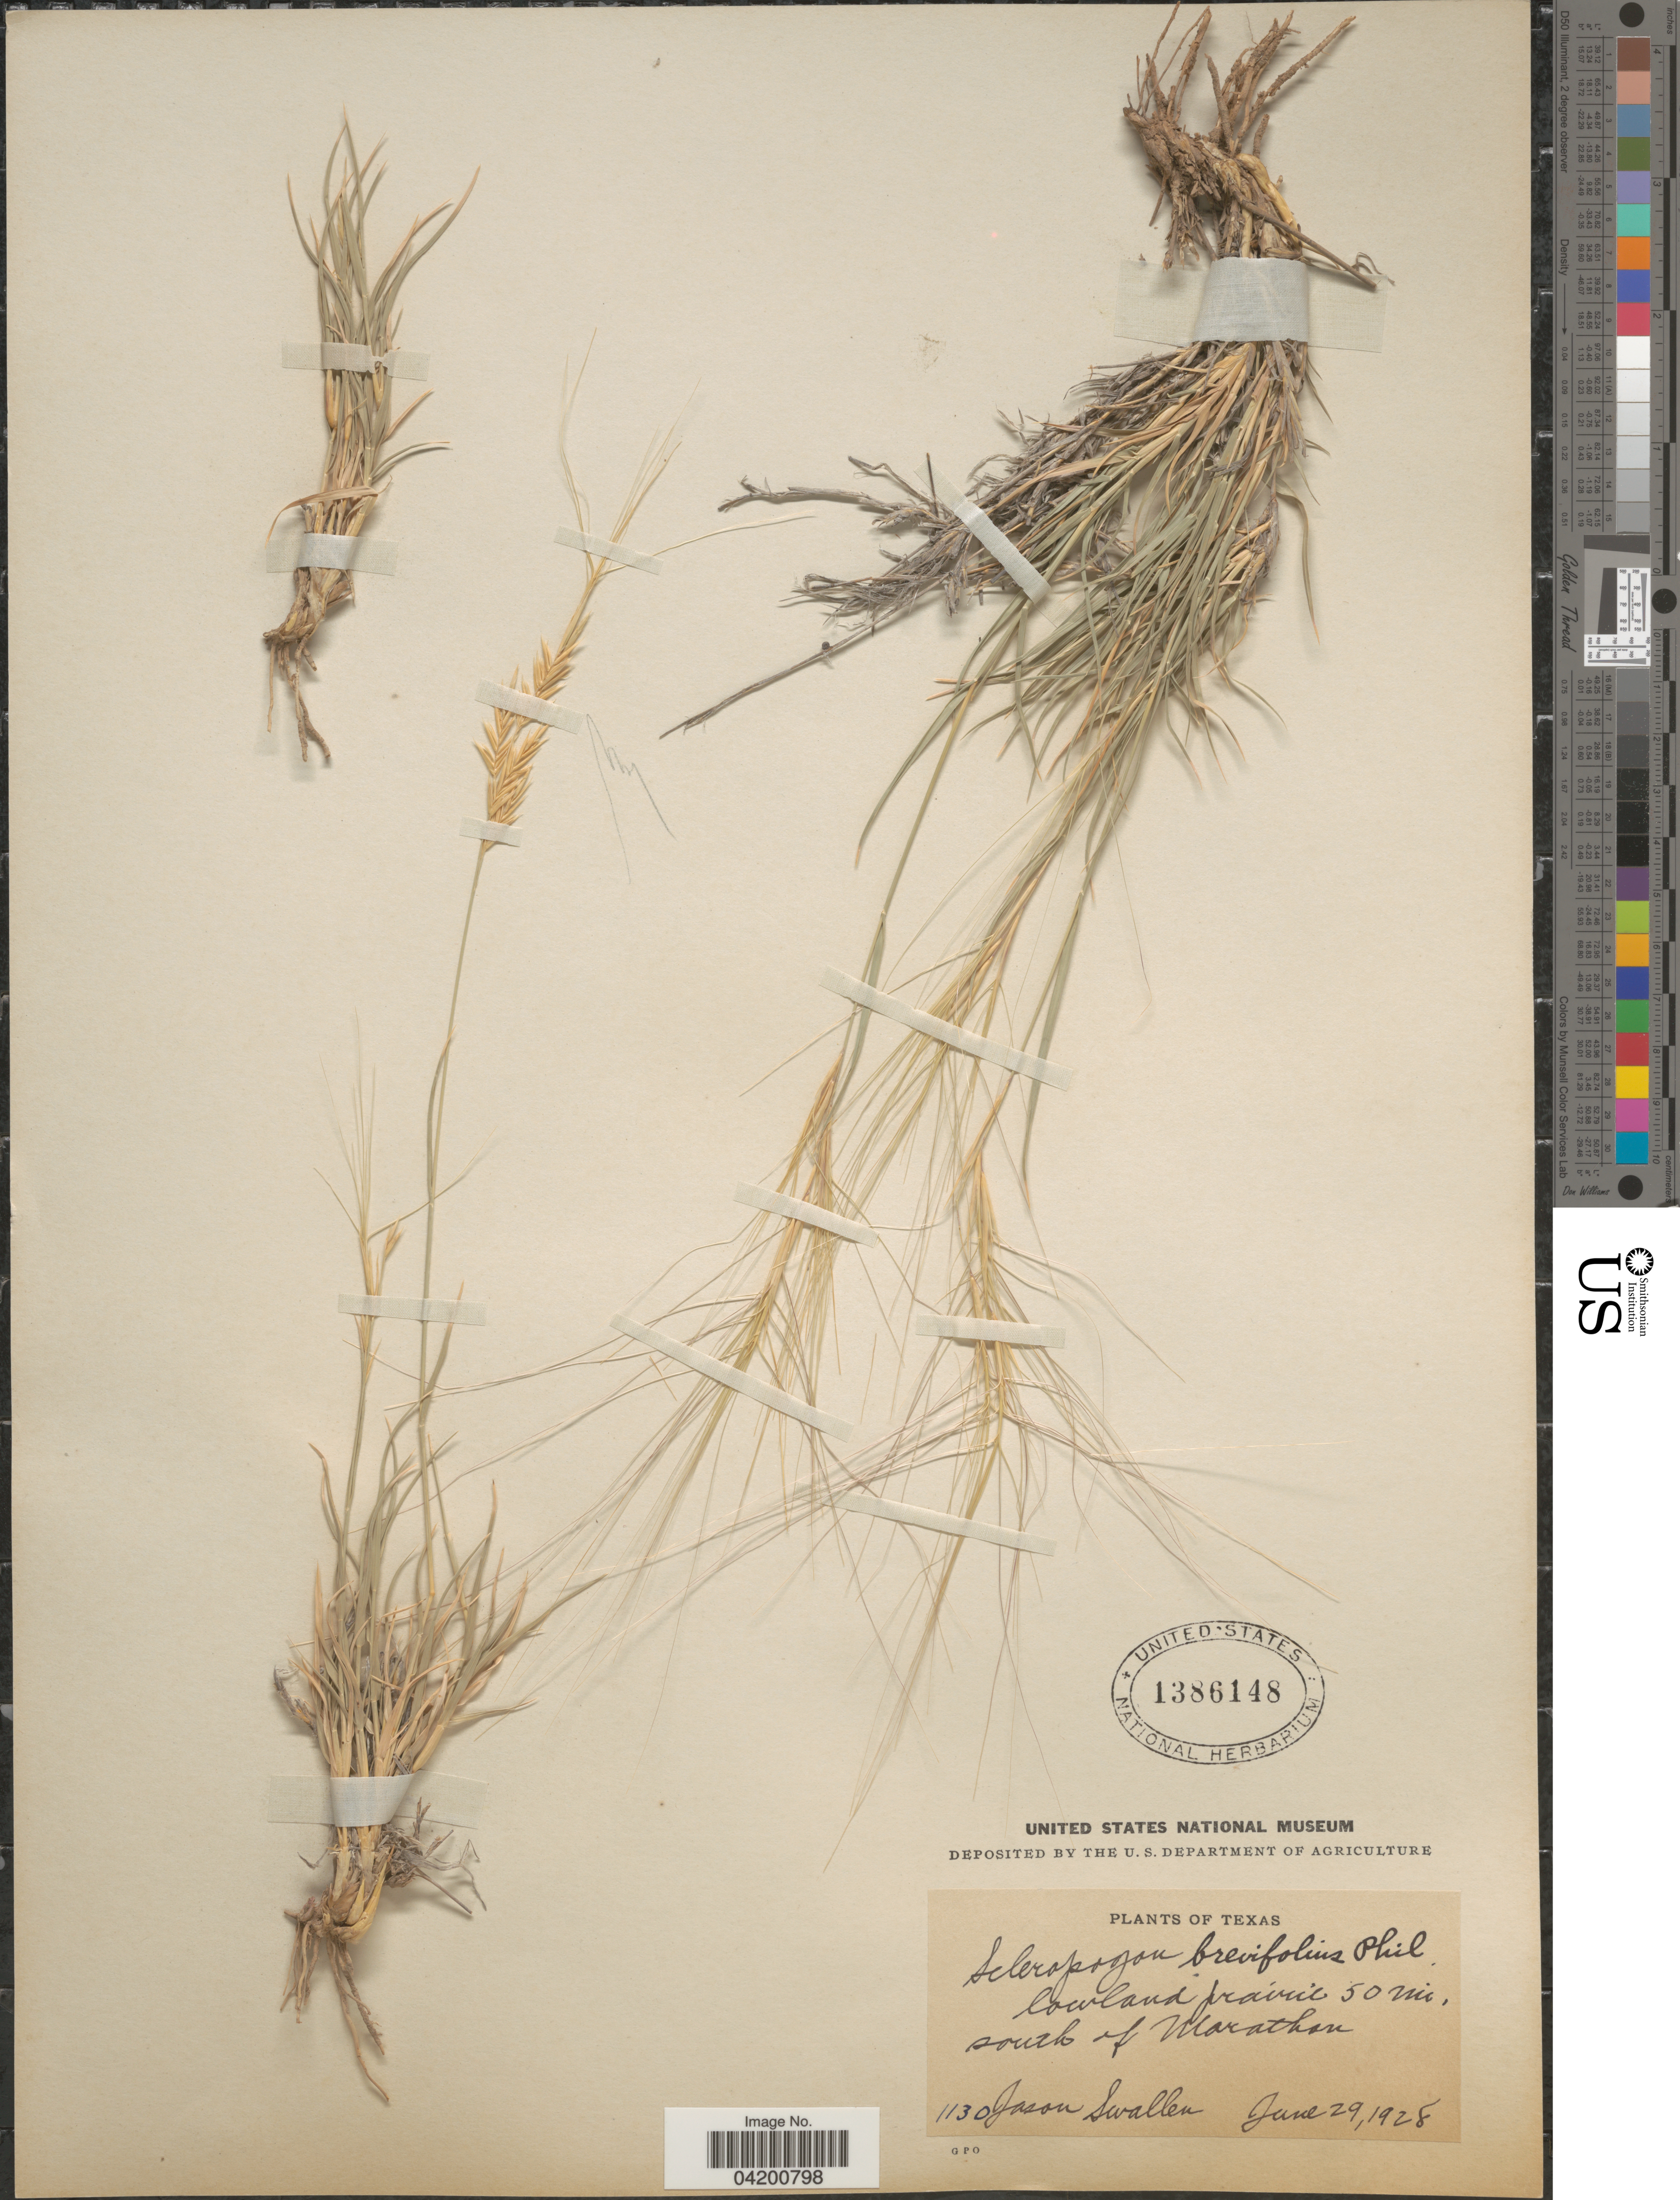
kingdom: Plantae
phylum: Tracheophyta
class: Liliopsida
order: Poales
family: Poaceae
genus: Scleropogon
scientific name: Scleropogon brevifolius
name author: Phil.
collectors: J. R. Swallen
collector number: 1130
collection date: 1928-06-29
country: United States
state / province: Texas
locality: Lowland prairie 50 mi. south of Marathon.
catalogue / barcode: US 1386148